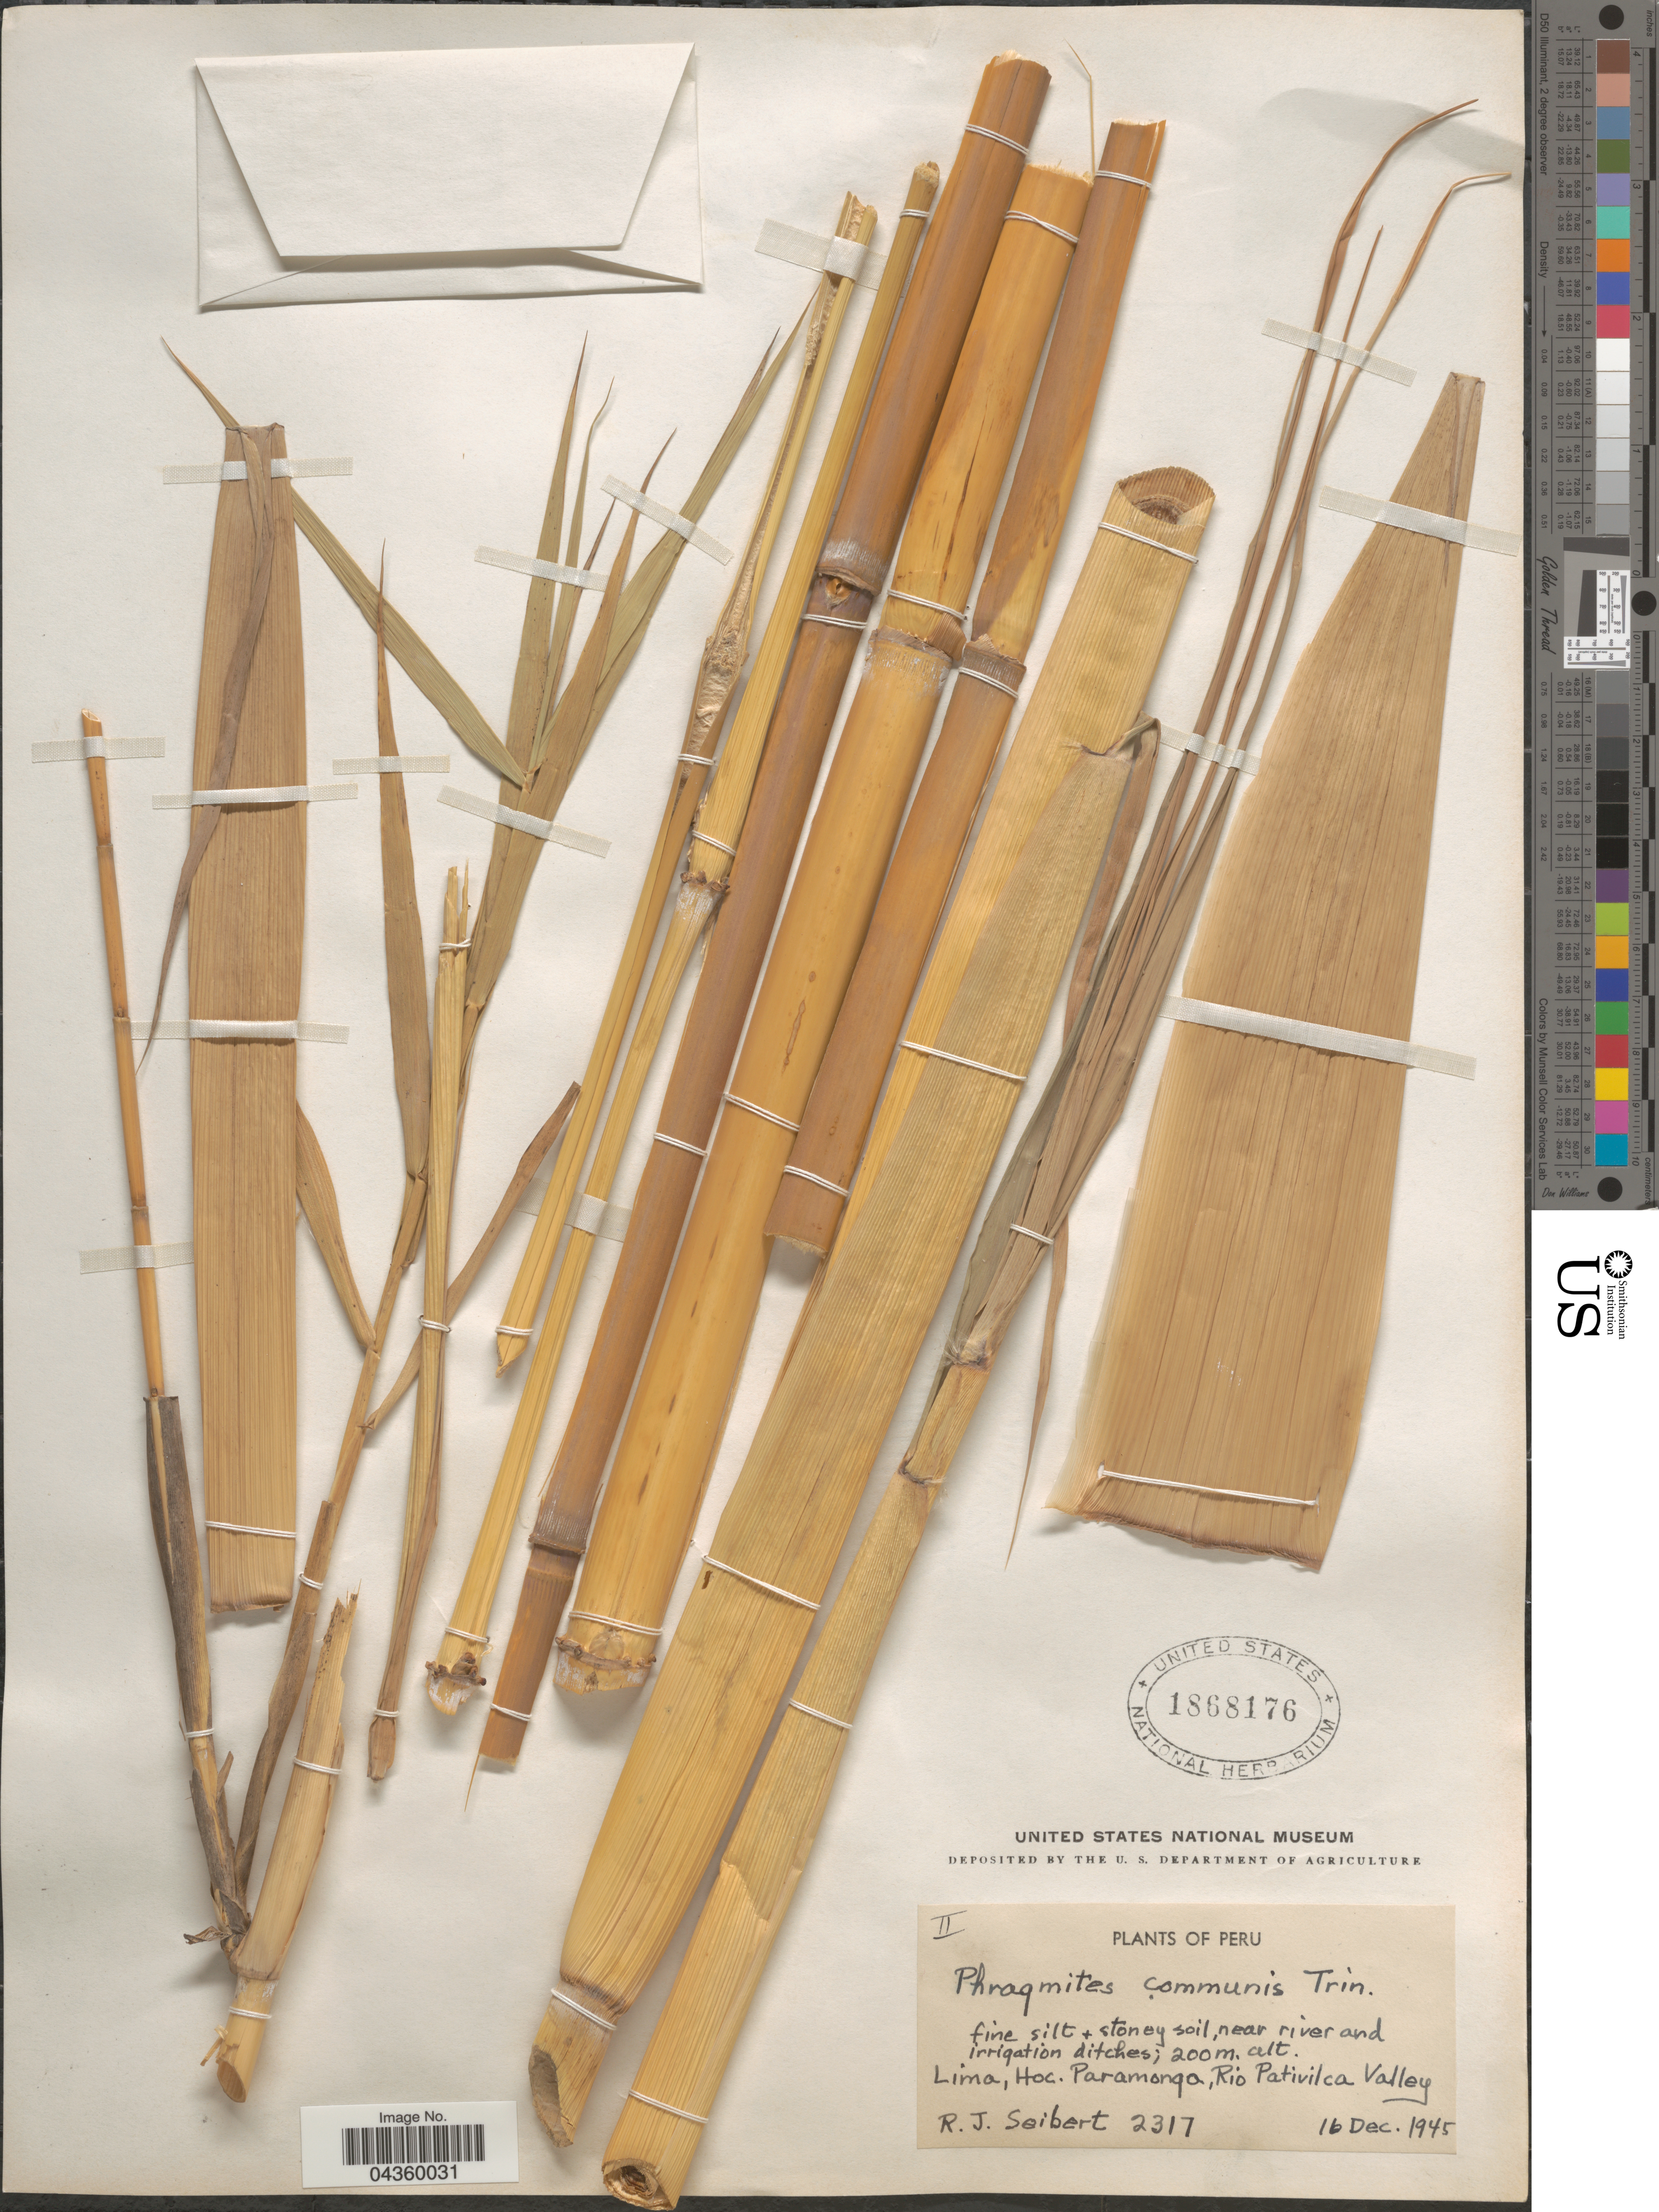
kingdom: Plantae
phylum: Tracheophyta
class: Liliopsida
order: Poales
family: Poaceae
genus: Phragmites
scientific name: Phragmites australis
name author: (Cav.) Trin. ex Steud.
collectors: R. J. Seibert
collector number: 2317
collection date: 1945-12-16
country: Peru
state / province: Lima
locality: Hac. Paramonga, Rio Pativilca Valley.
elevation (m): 200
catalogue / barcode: US 1868176